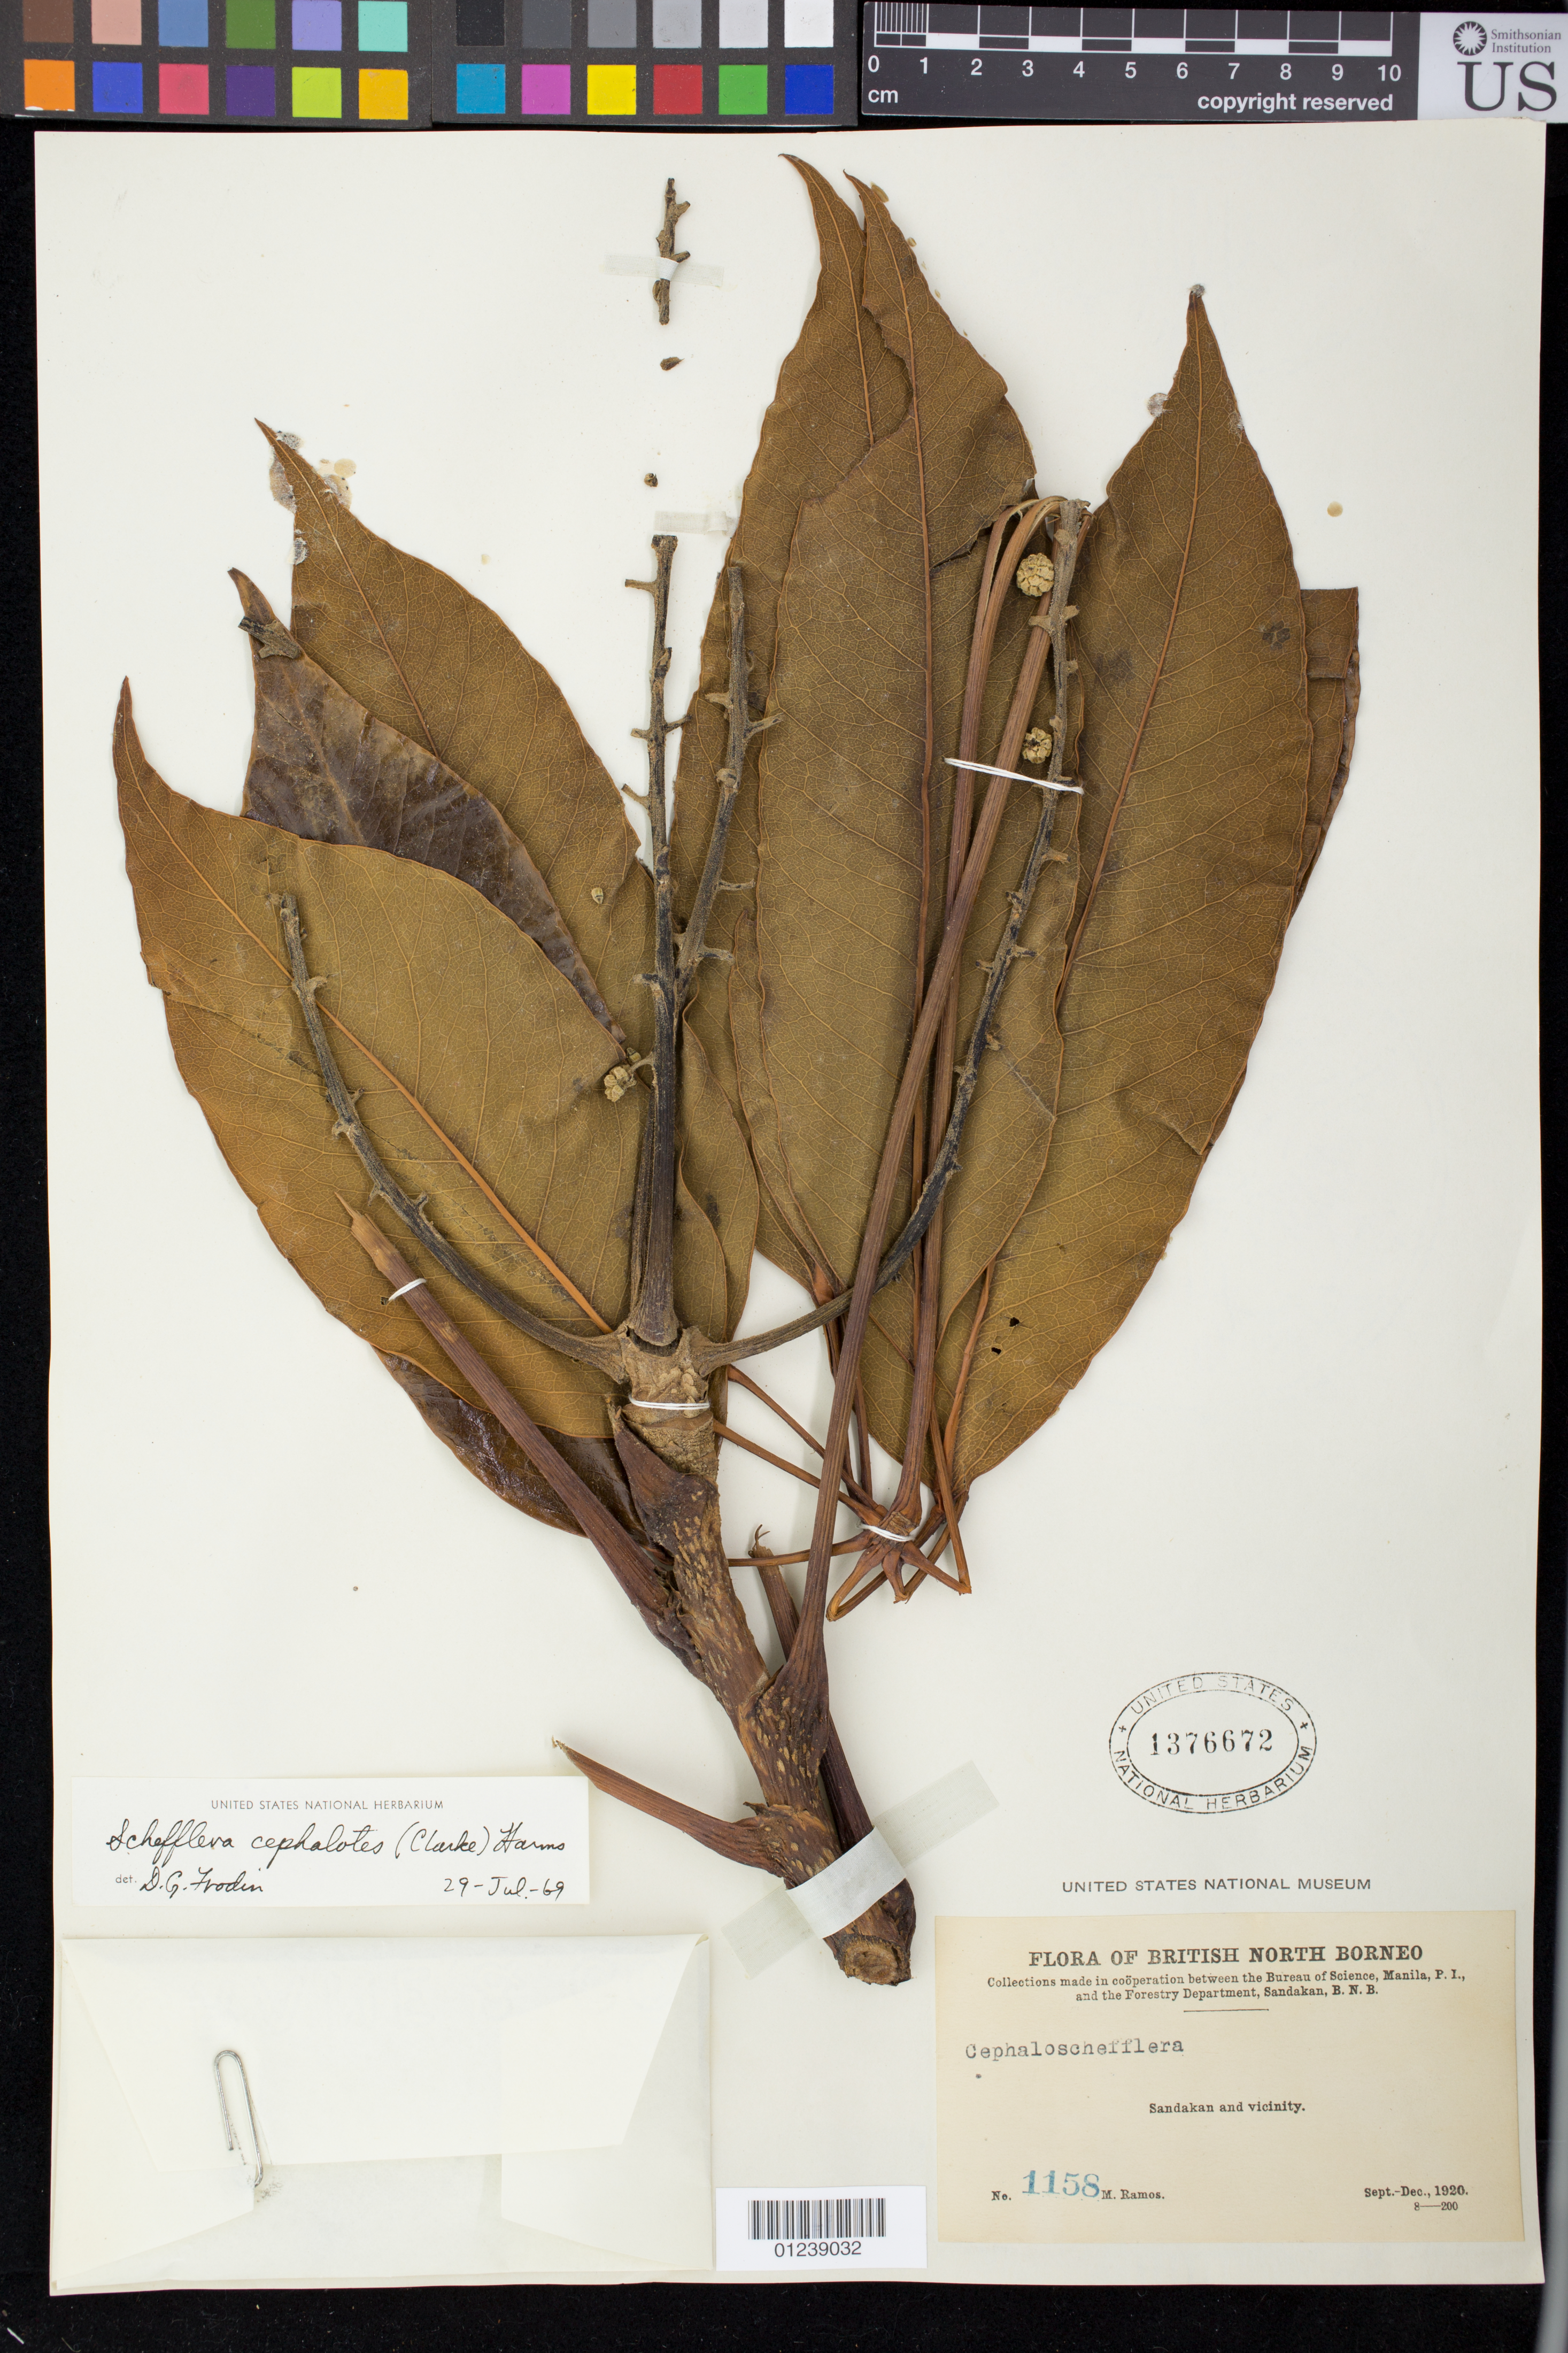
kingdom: Plantae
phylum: Tracheophyta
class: Magnoliopsida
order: Apiales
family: Araliaceae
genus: Heptapleurum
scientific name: Heptapleurum cephalotes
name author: C.B. Clarke in Hooker f.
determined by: Wagner, W. L., (BOT), Smithsonian Institution - National Museum of Natural History (UNITED STATES)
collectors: M. Ramos & M. Ramos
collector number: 1158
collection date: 1920-09/1920-12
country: Malaysia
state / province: Sabah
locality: British North Borneo. Sandakan and vicinity.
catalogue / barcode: US 1376672